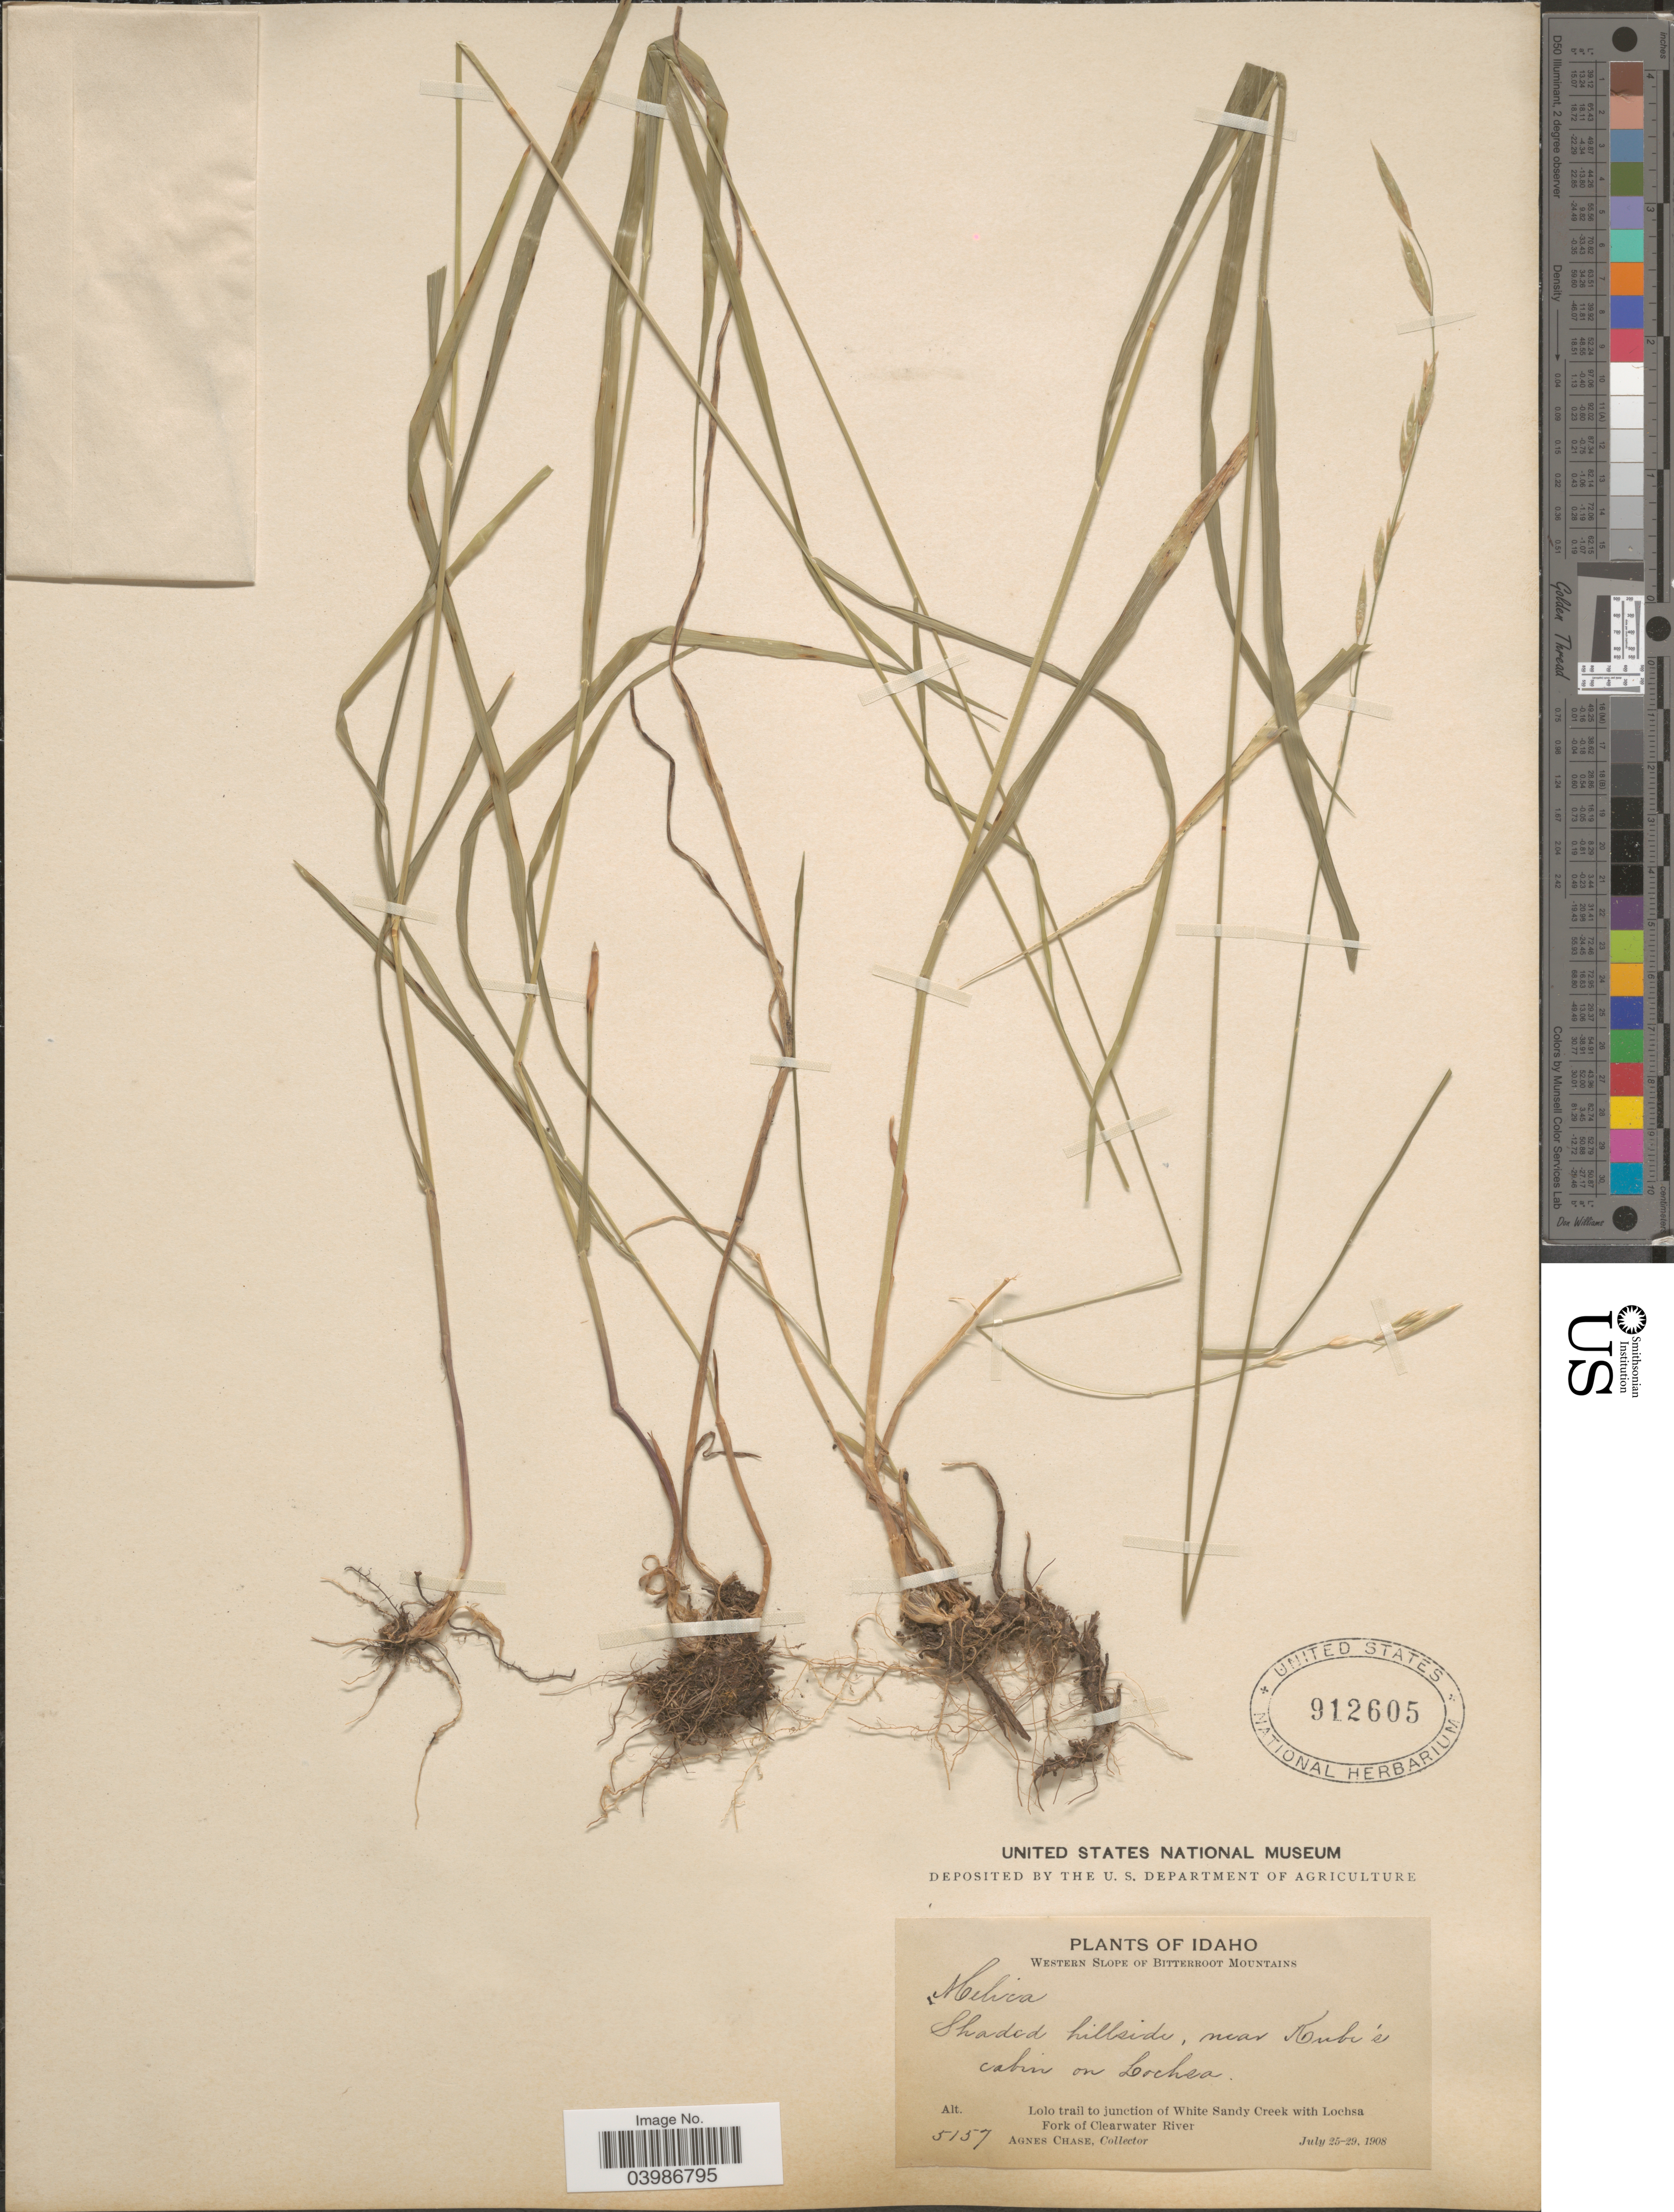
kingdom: Plantae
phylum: Tracheophyta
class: Liliopsida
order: Poales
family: Poaceae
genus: Melica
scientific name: Melica subulata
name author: (Griseb.) Scribn.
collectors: A. Chase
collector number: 5157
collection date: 1908-07-25/1908-07-29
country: United States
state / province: Idaho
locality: Western slope of Bitterroot Mountains. Shaded hillside, near Kubi's cabin on Lochsa. Lolo trail to junction of White Sandy Creek with Lochsa Fork of Clearwater River.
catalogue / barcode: US 912605